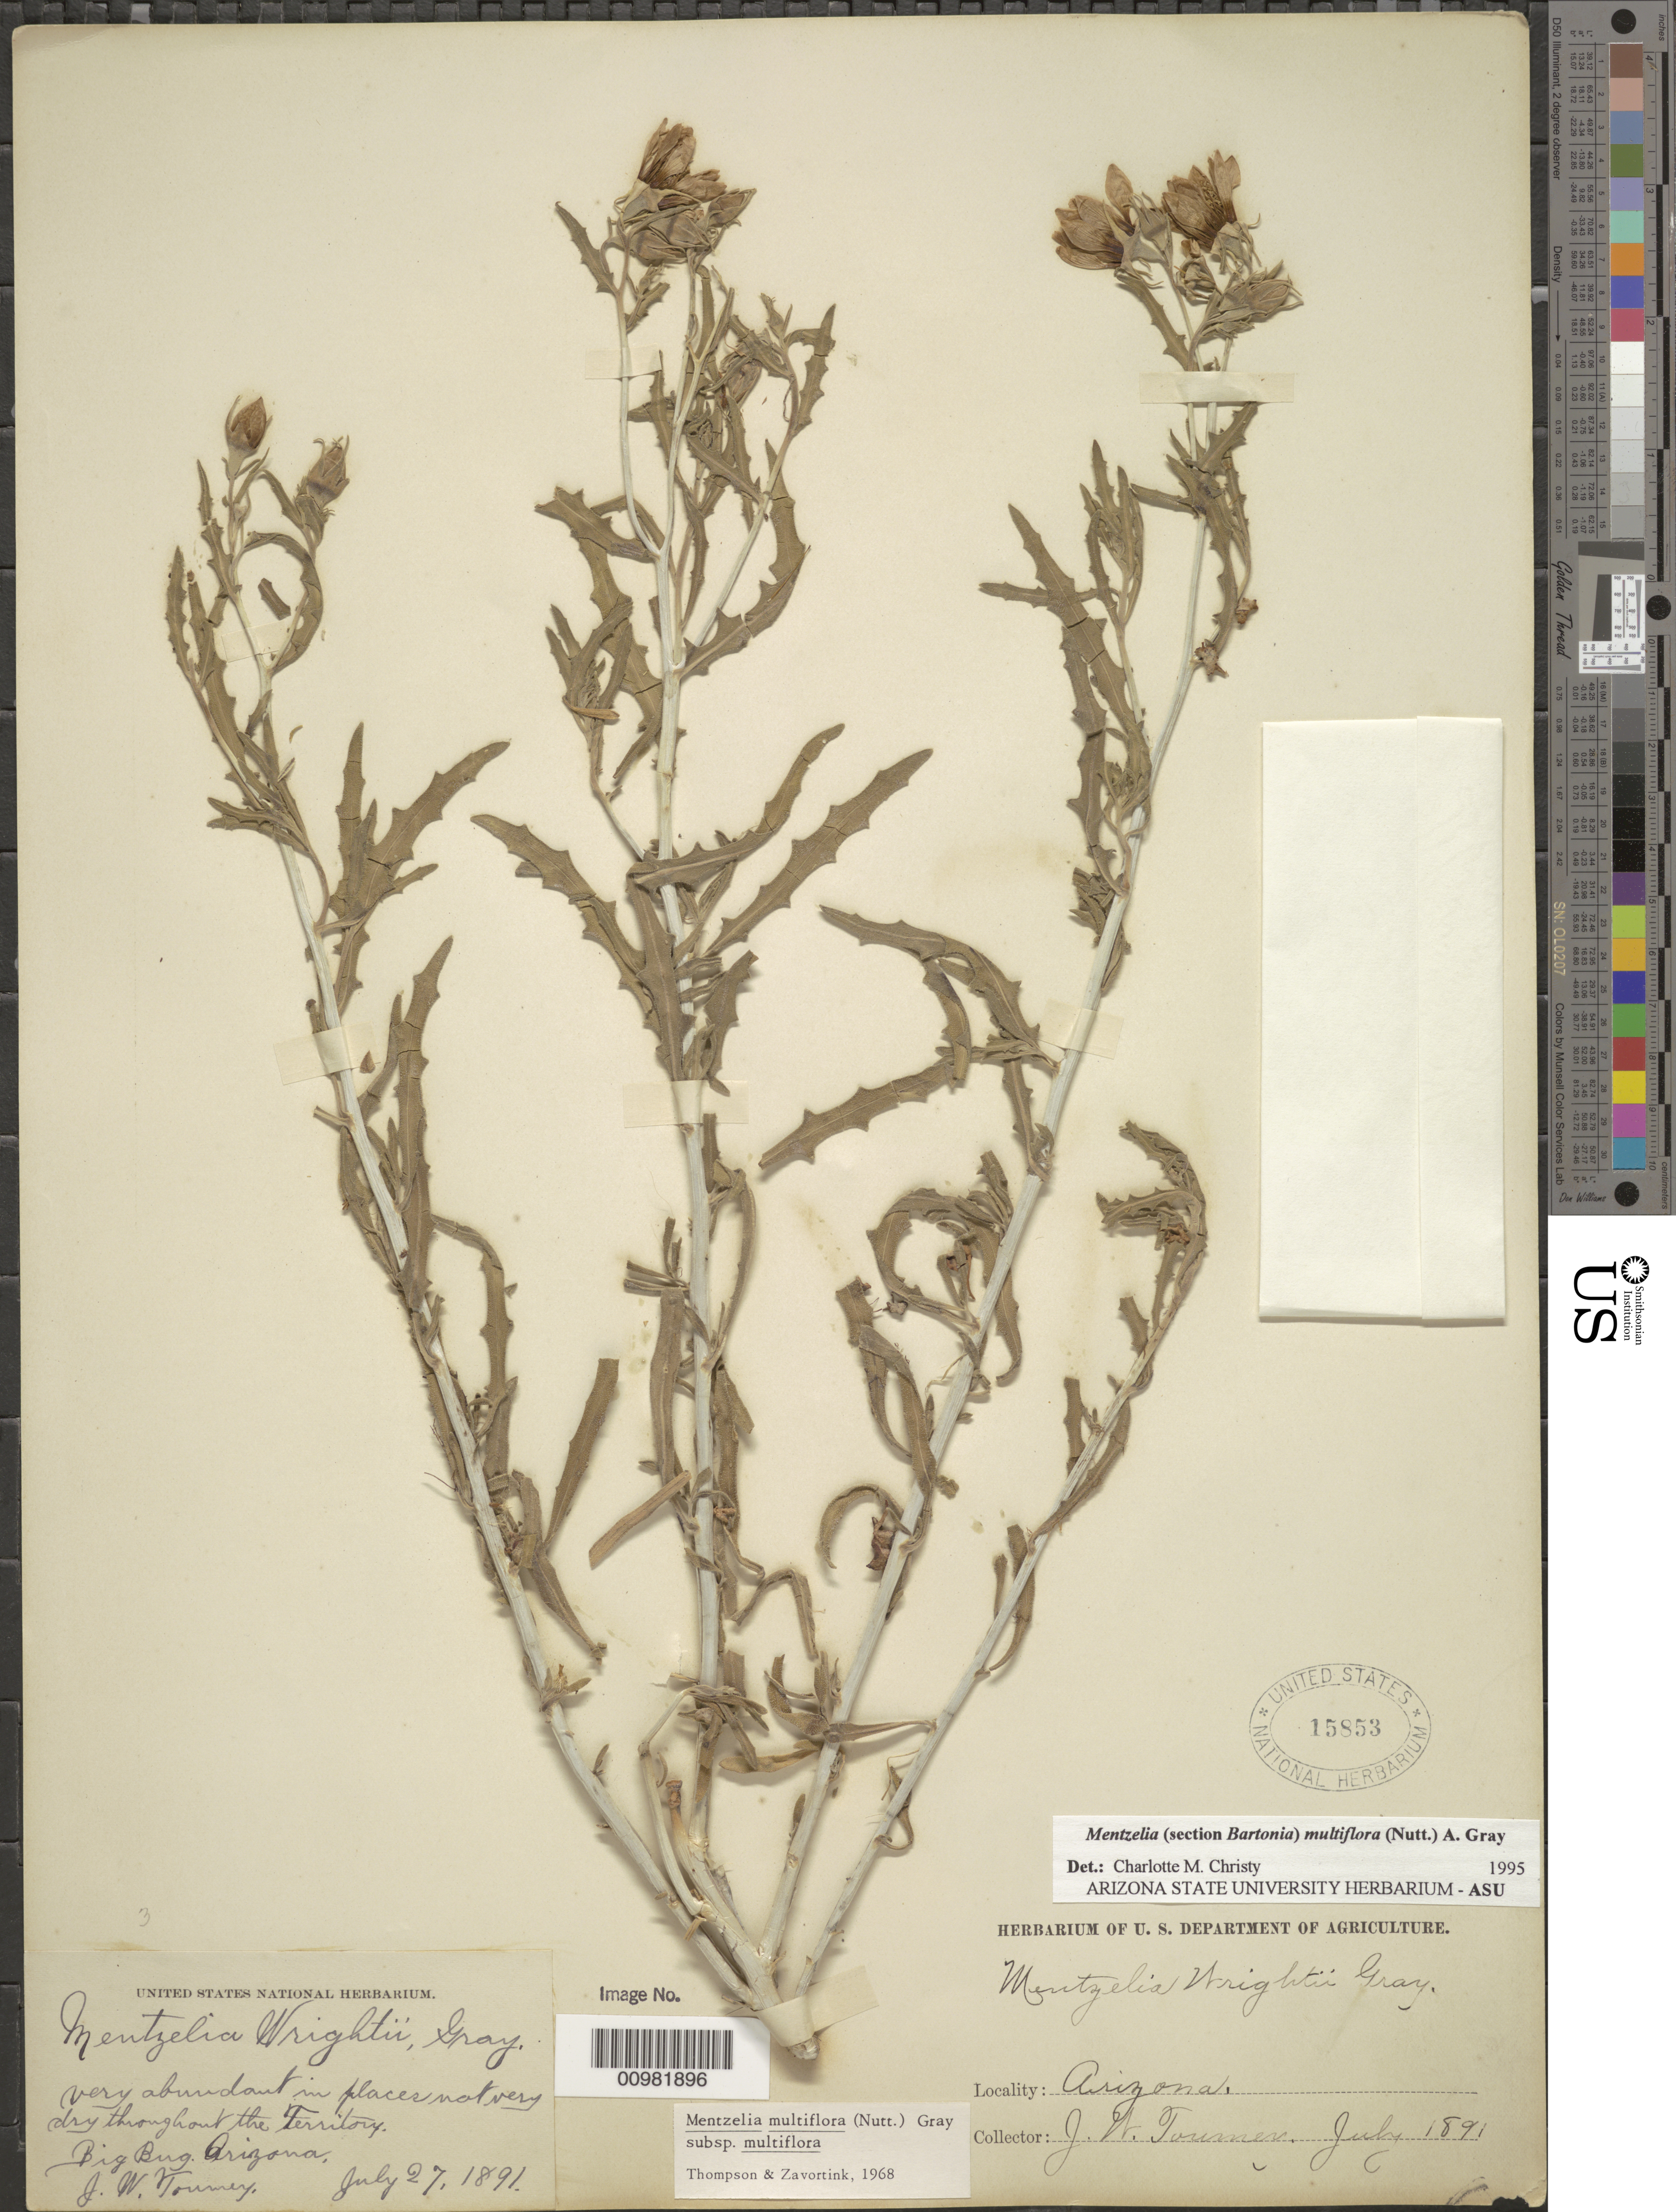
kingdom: Plantae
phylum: Tracheophyta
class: Magnoliopsida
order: Cornales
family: Loasaceae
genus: Mentzelia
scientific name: Mentzelia multiflora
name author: (Nutt.) A. Gray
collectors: J. W. Toumey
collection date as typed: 27 Jul 1891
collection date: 1891-07-27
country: United States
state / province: Arizona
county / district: Yavapai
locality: Big Bug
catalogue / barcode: US 15853